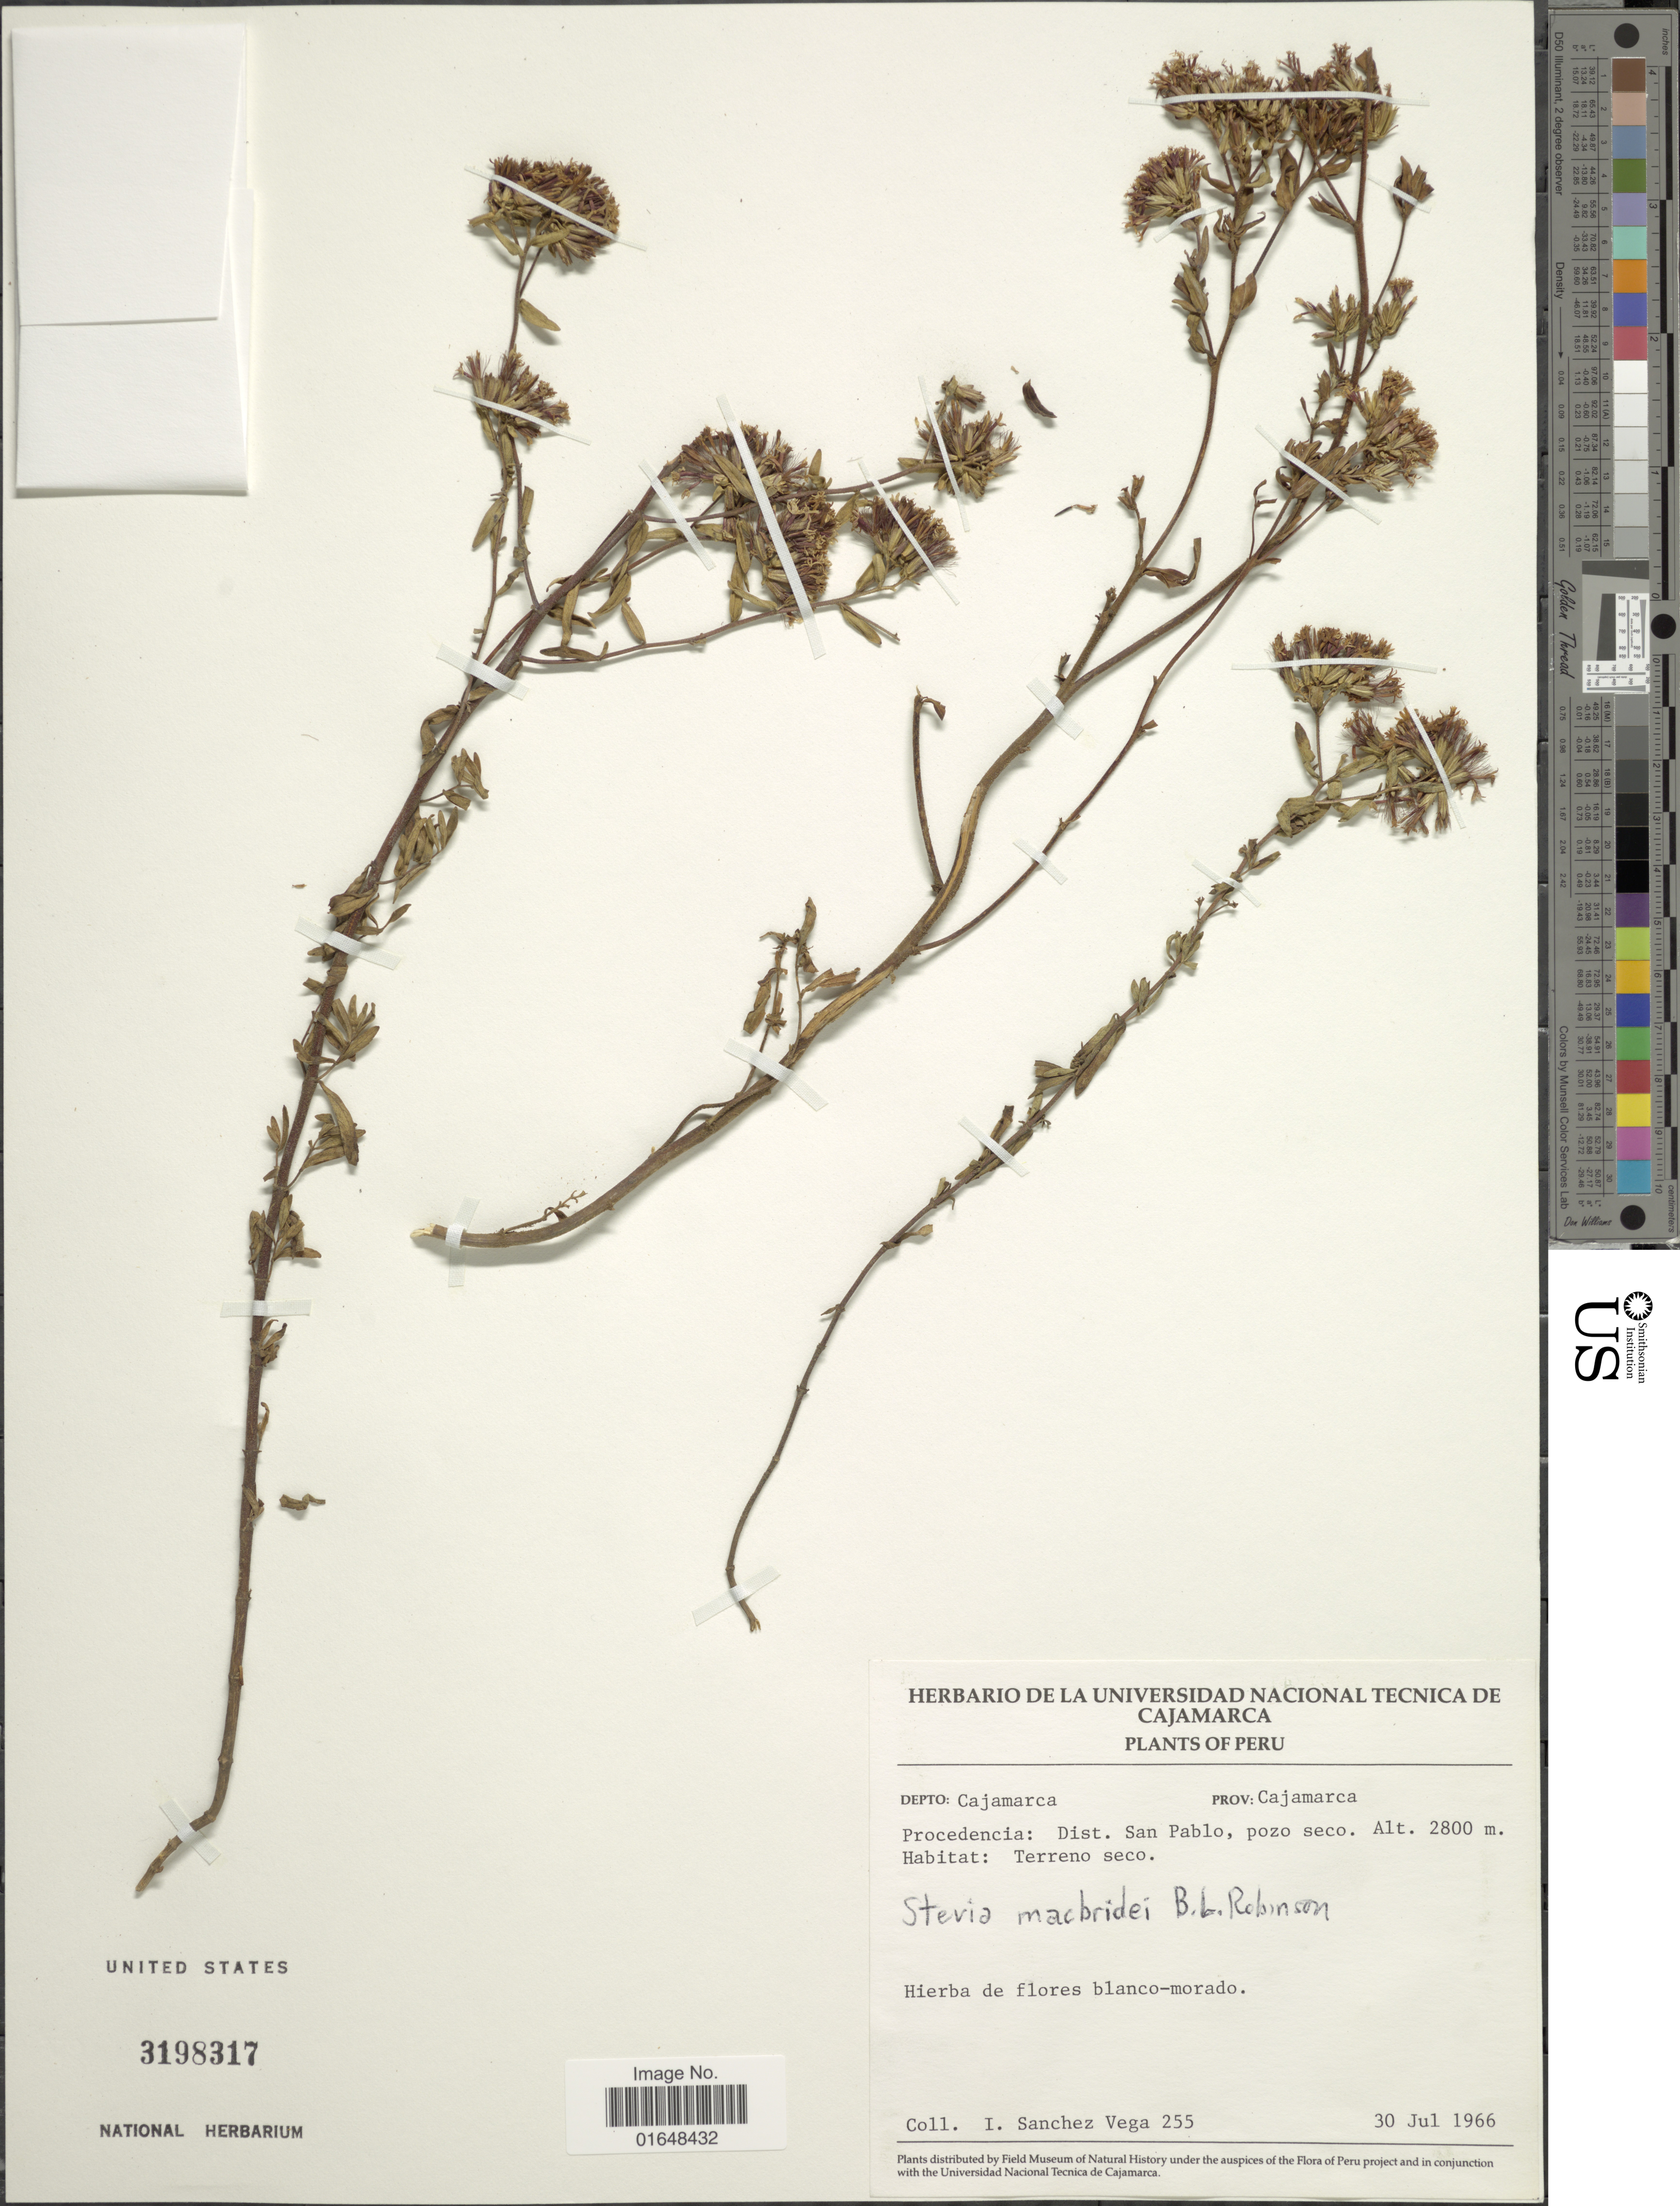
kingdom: Plantae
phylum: Tracheophyta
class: Magnoliopsida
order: Asterales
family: Asteraceae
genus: Stevia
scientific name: Stevia macbridei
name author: B.L. Rob.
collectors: I. Sánchez Vega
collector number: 255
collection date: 1966-07-30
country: Peru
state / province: Cajamarca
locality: Depto: Cajamarca. Prov: Cajamarca. Dist. San Pablo, pozo seco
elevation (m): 2800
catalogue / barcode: US 3198317